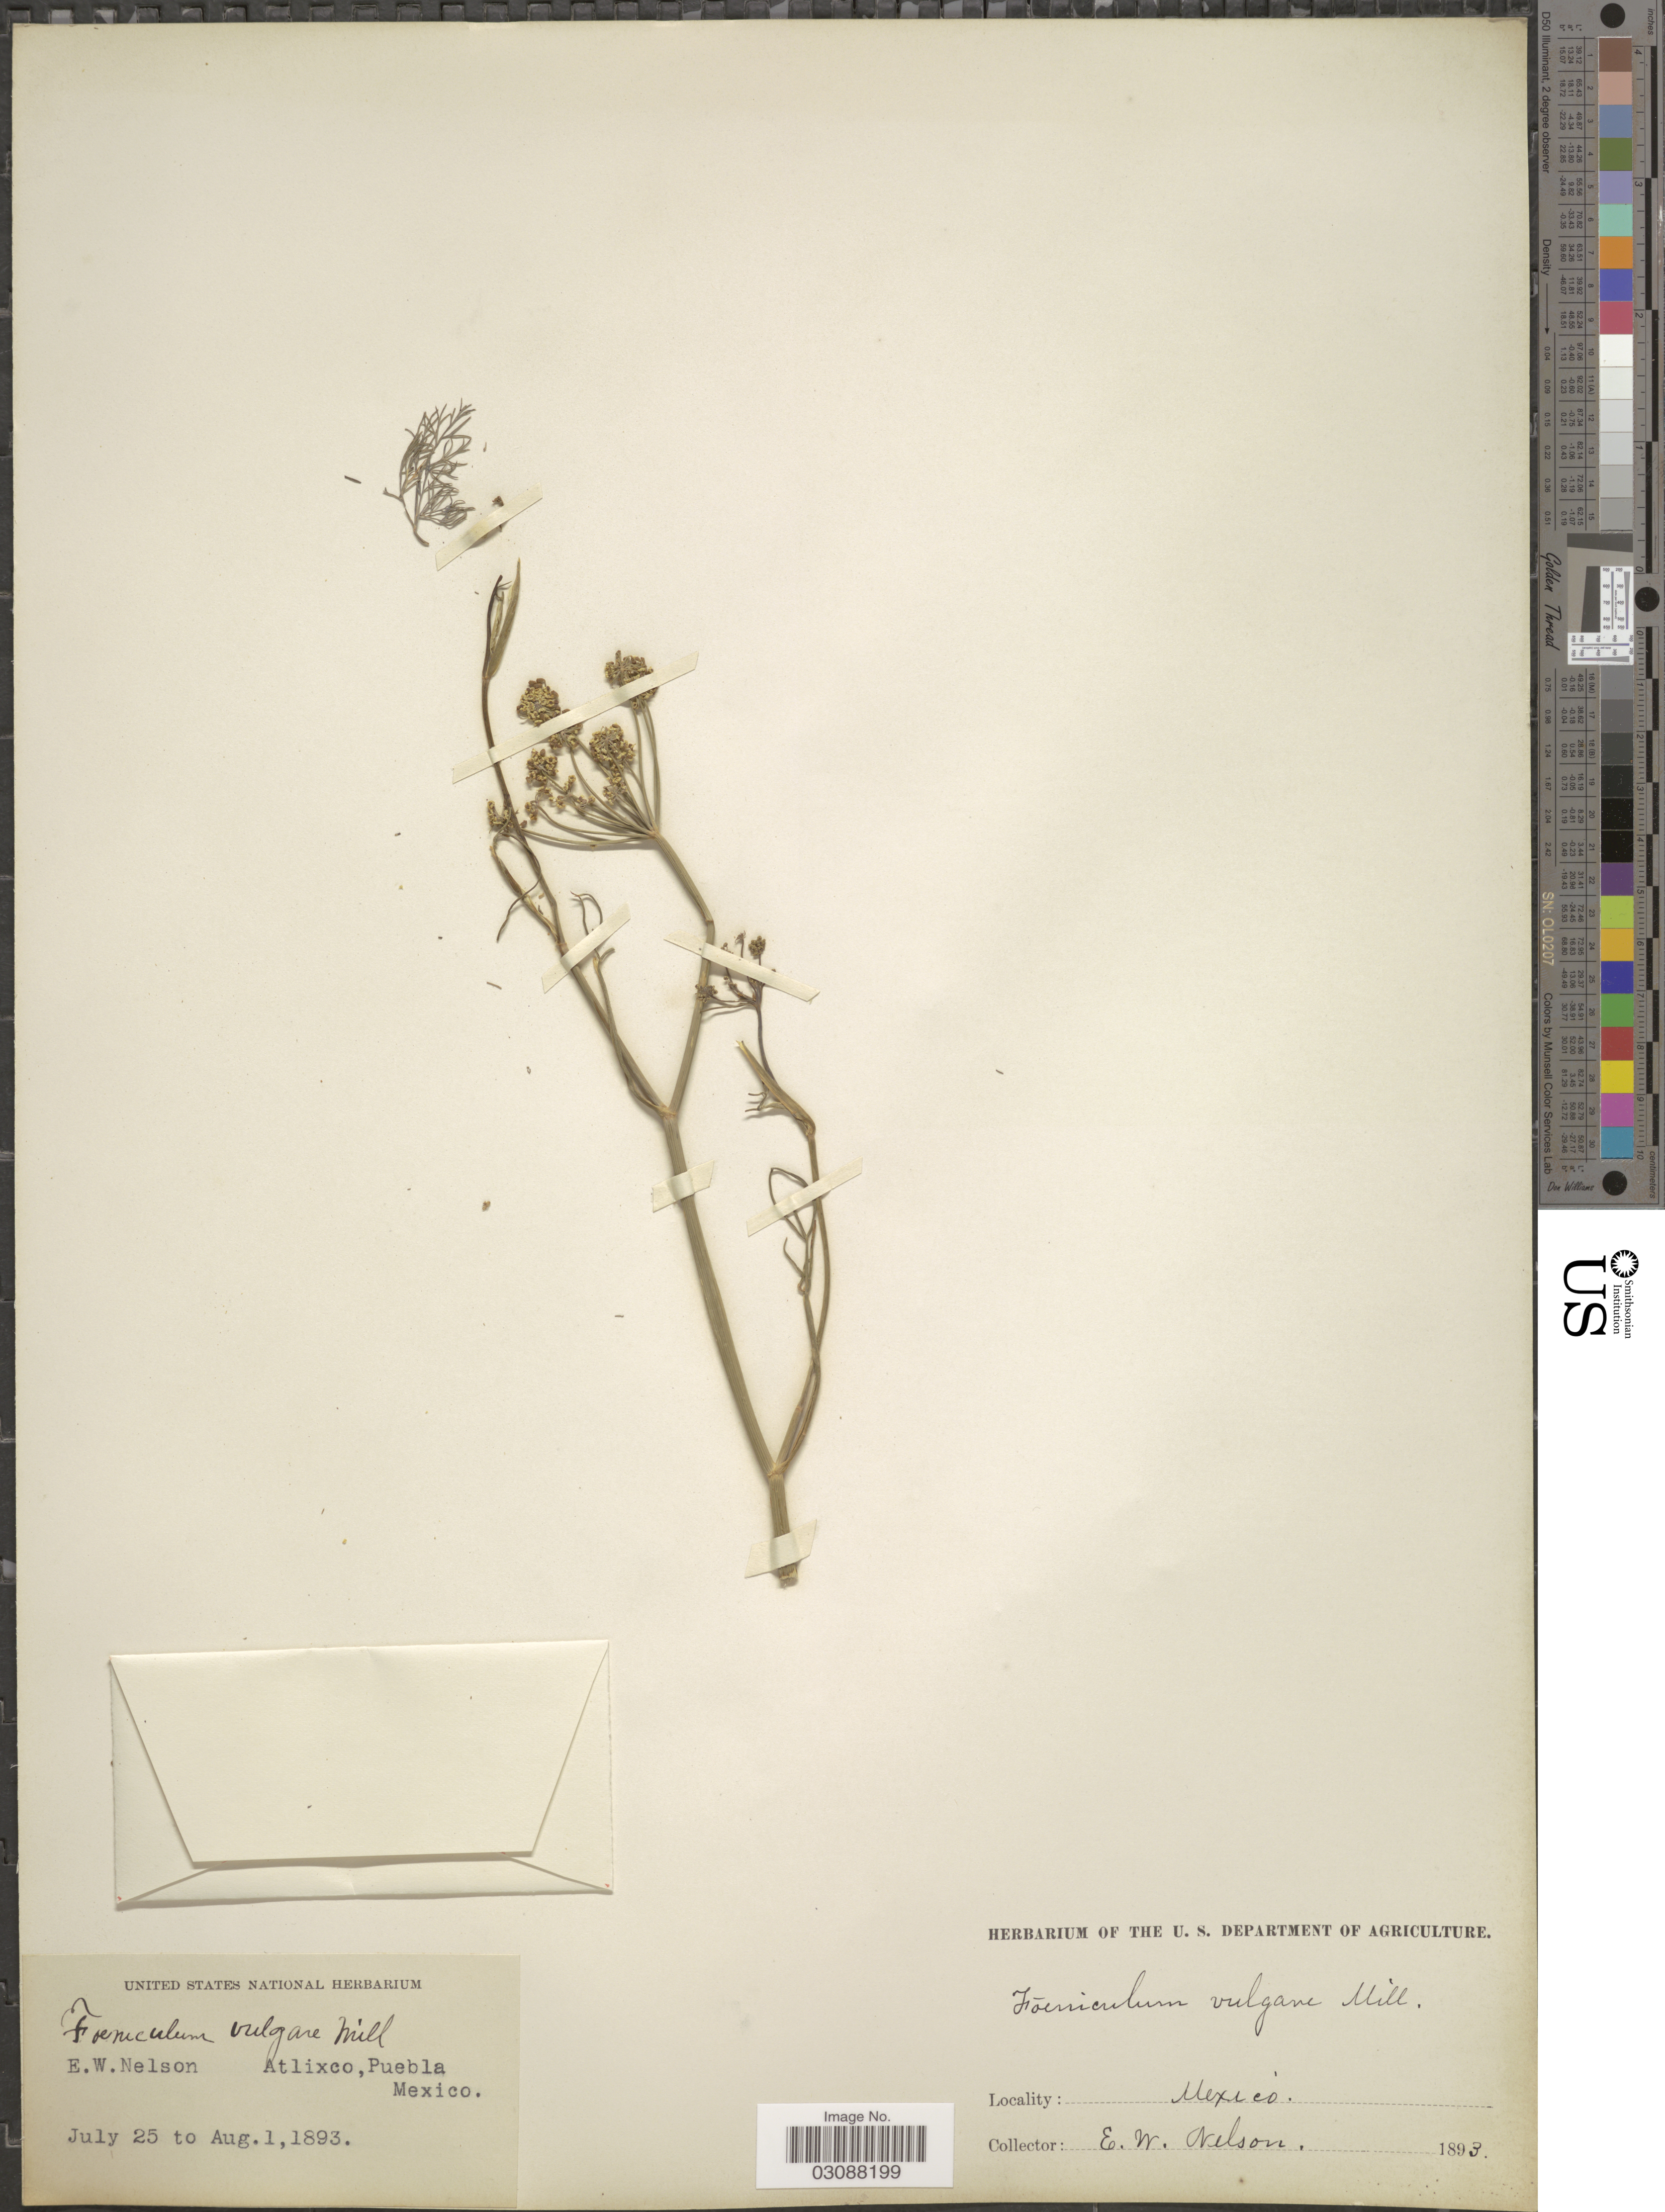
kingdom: Plantae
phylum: Tracheophyta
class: Magnoliopsida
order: Apiales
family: Apiaceae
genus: Foeniculum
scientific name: Foeniculum vulgare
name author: Mill.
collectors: E. W. Nelson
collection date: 1893-07-25/1893-08-01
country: Mexico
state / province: Puebla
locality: Atlixco.